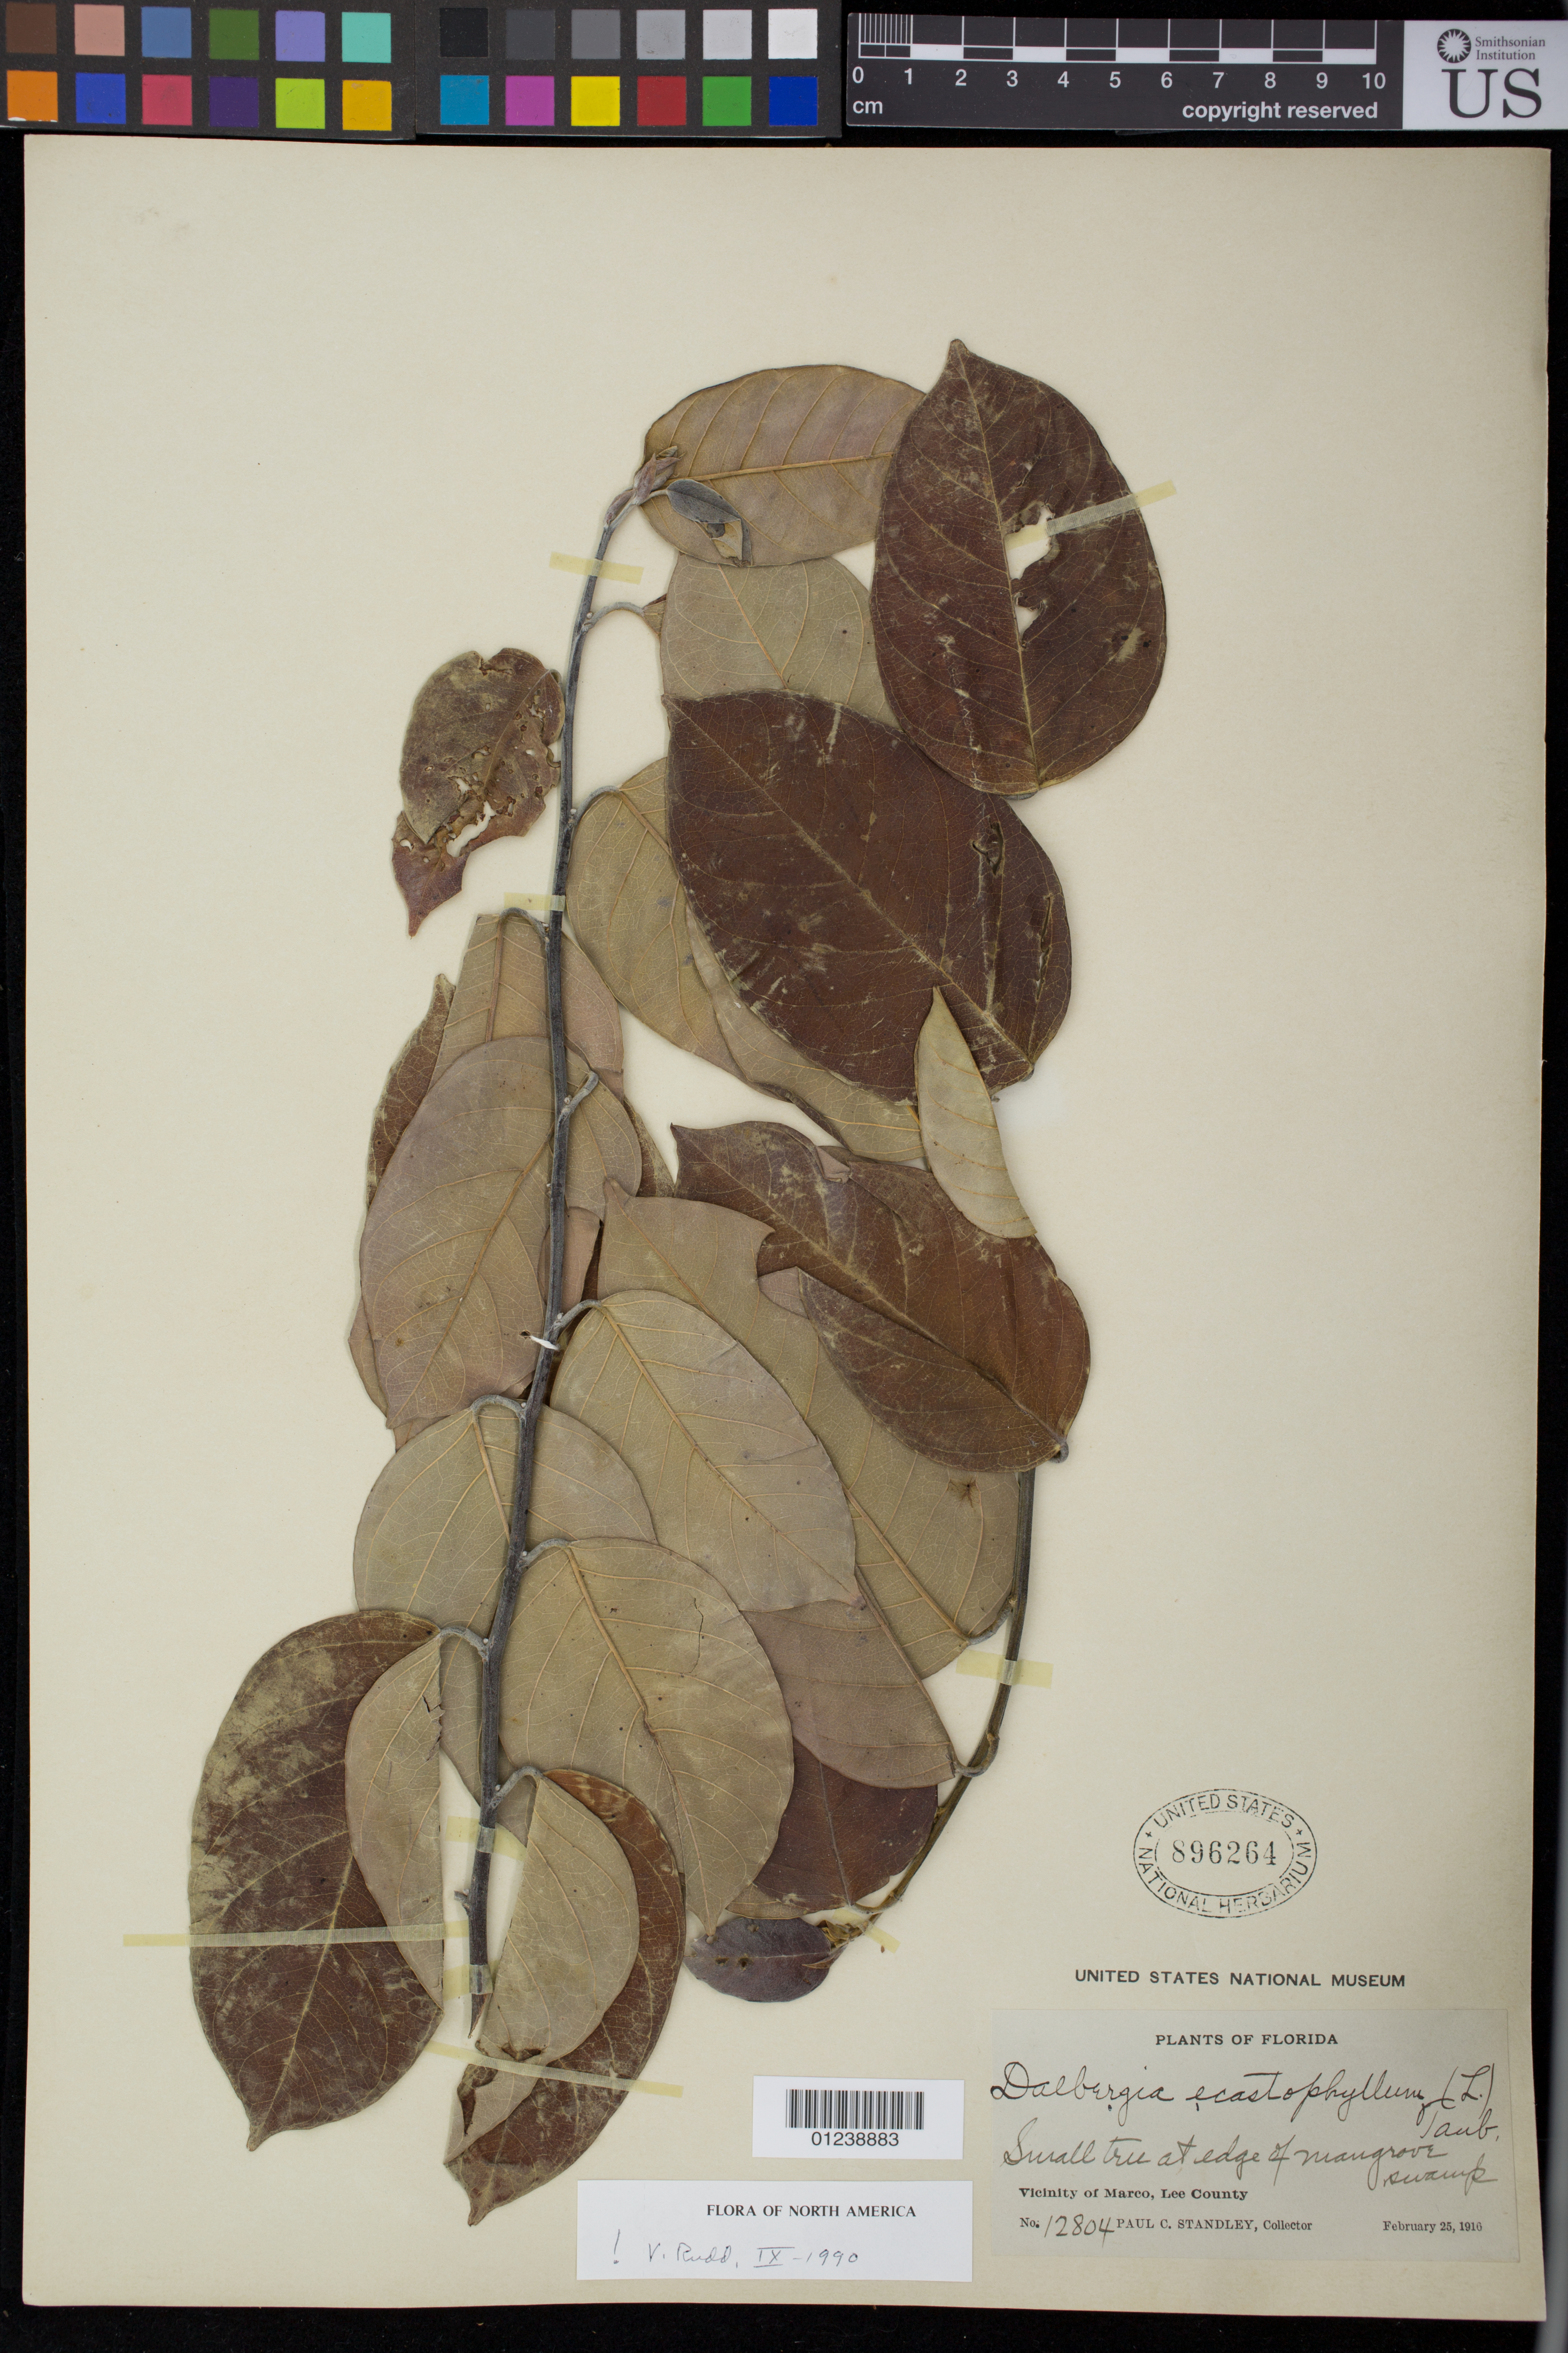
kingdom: Plantae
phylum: Tracheophyta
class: Magnoliopsida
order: Fabales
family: Fabaceae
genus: Dalbergia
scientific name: Dalbergia ecastaphyllum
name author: (L.) Taub.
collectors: P. C. Standley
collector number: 12804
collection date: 1916-02-25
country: United States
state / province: Florida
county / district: Lee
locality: Vicinity of Marco.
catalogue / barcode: US 896264